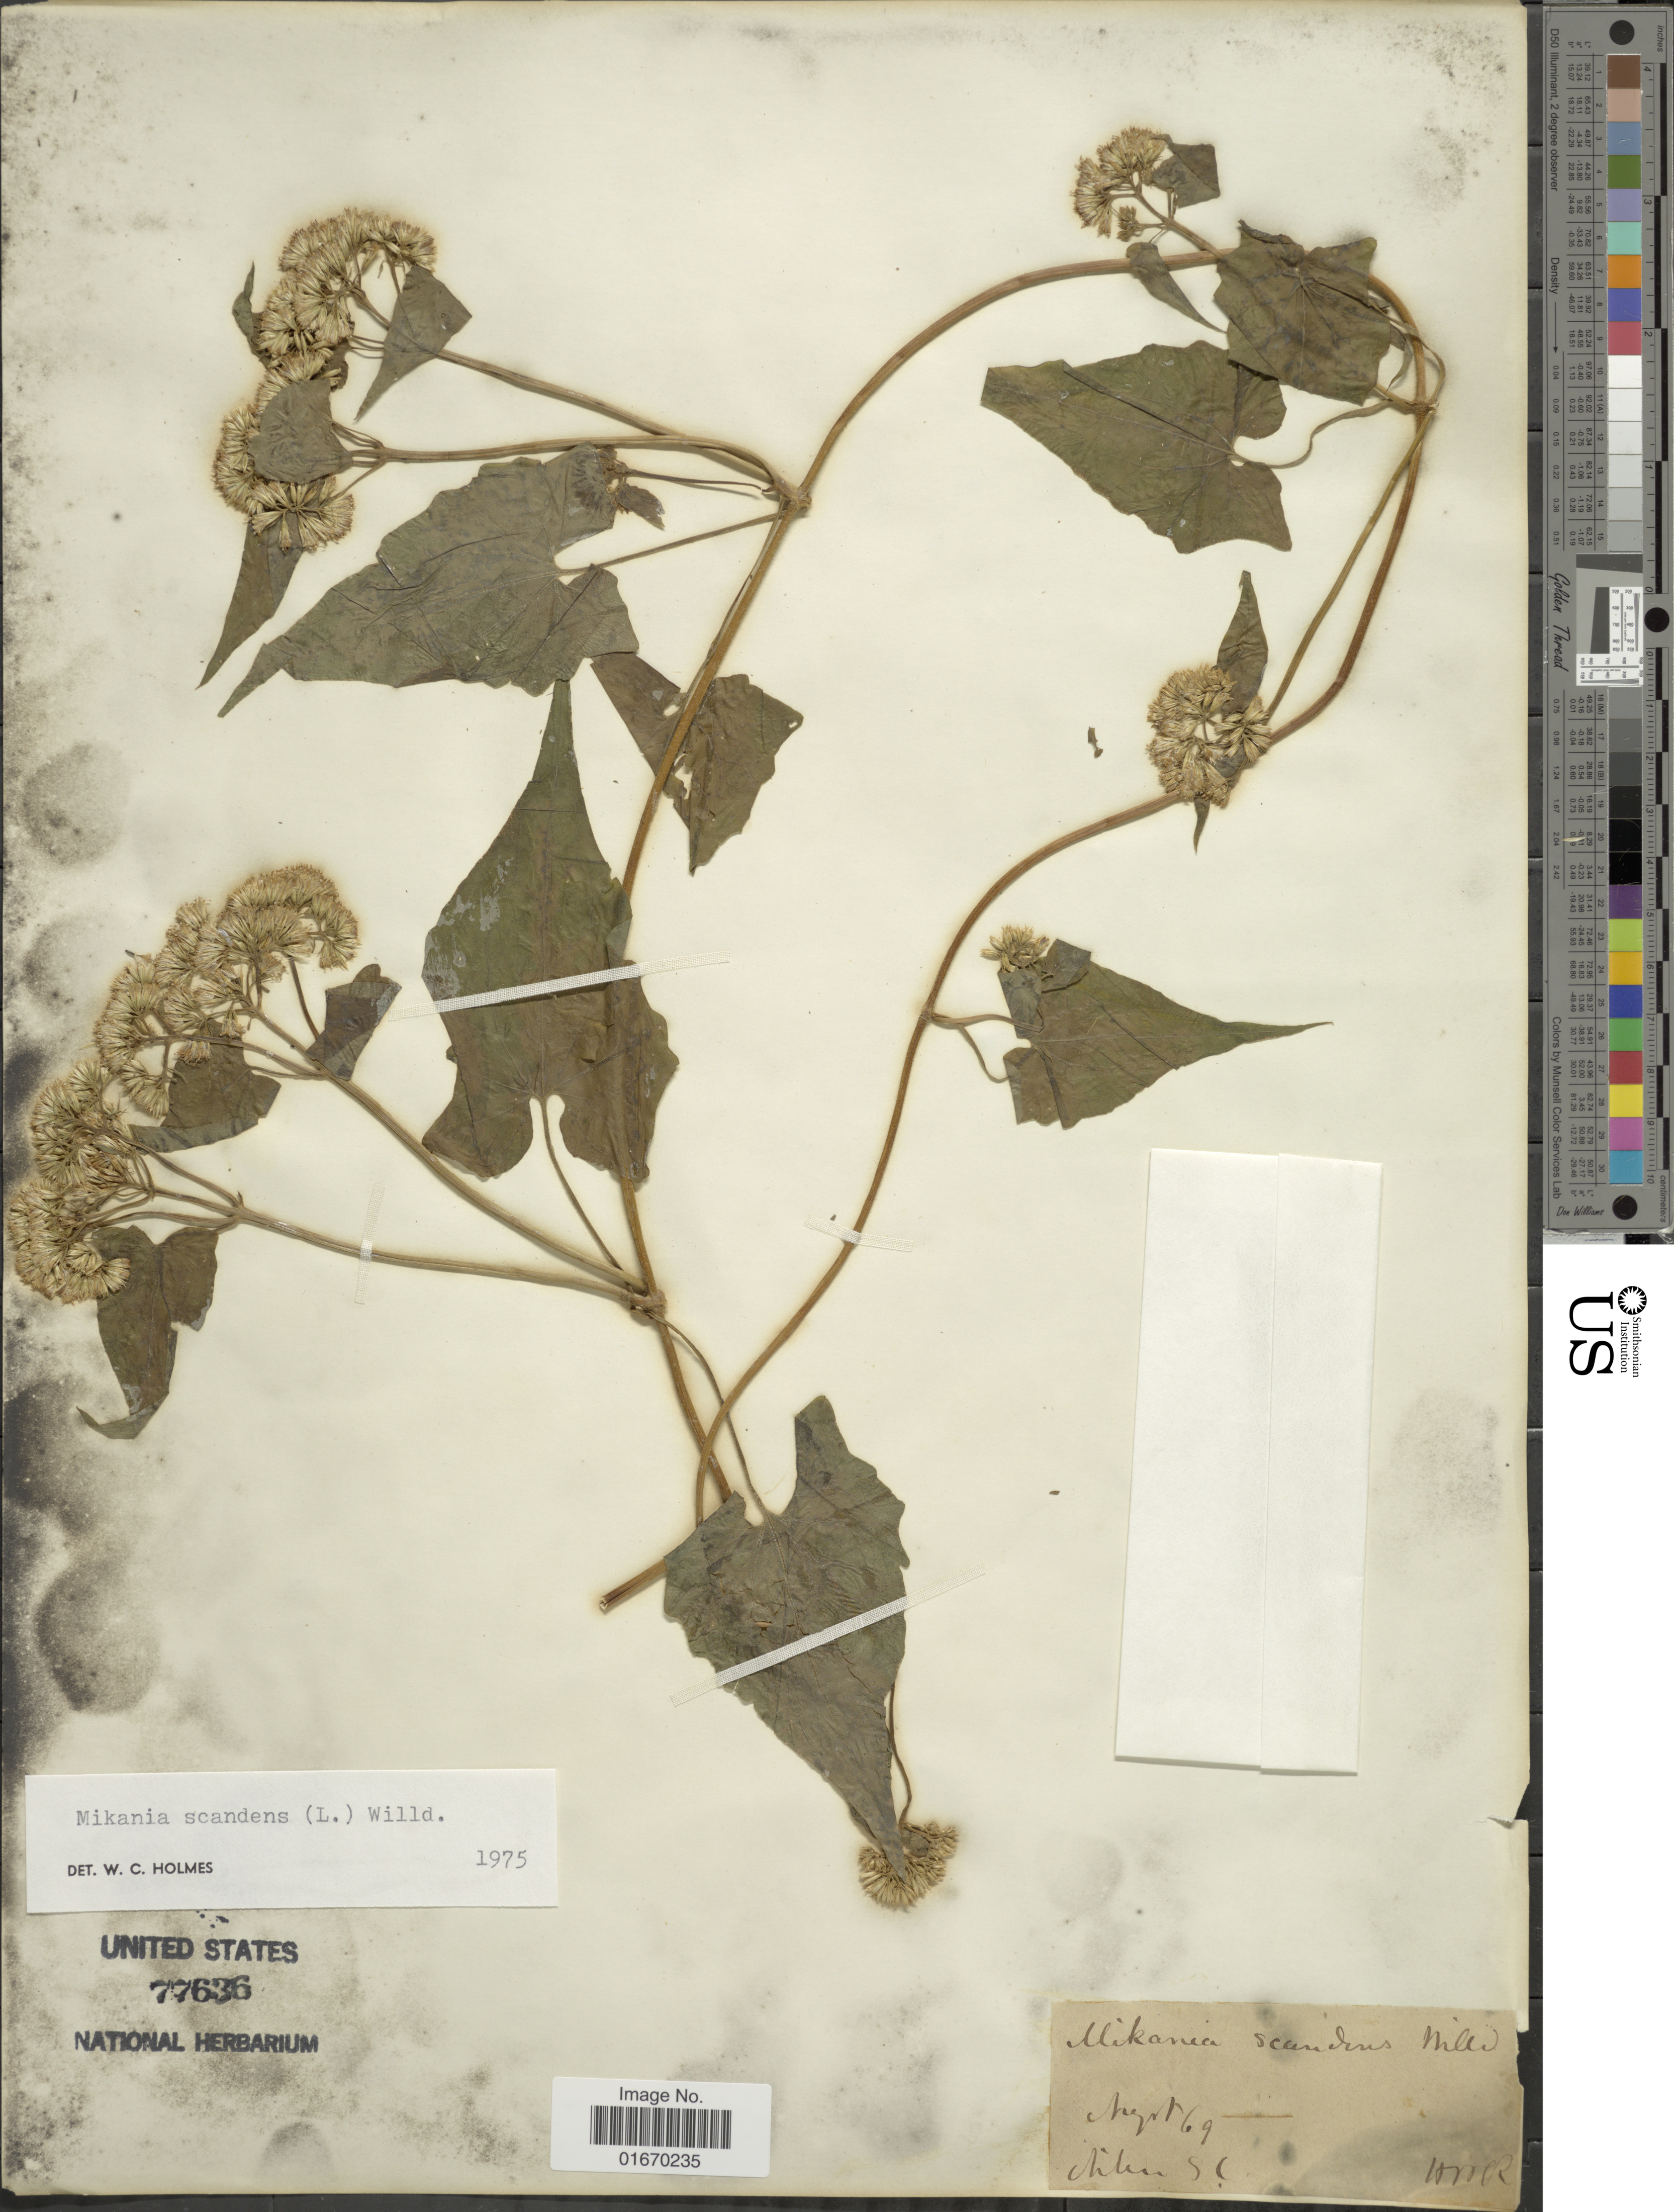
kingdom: Plantae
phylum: Tracheophyta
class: Magnoliopsida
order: Asterales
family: Asteraceae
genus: Mikania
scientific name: Mikania scandens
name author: (L.) Willd.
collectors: H. S. R.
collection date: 1869-08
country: United States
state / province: South Carolina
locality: Aiken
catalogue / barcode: US 77636